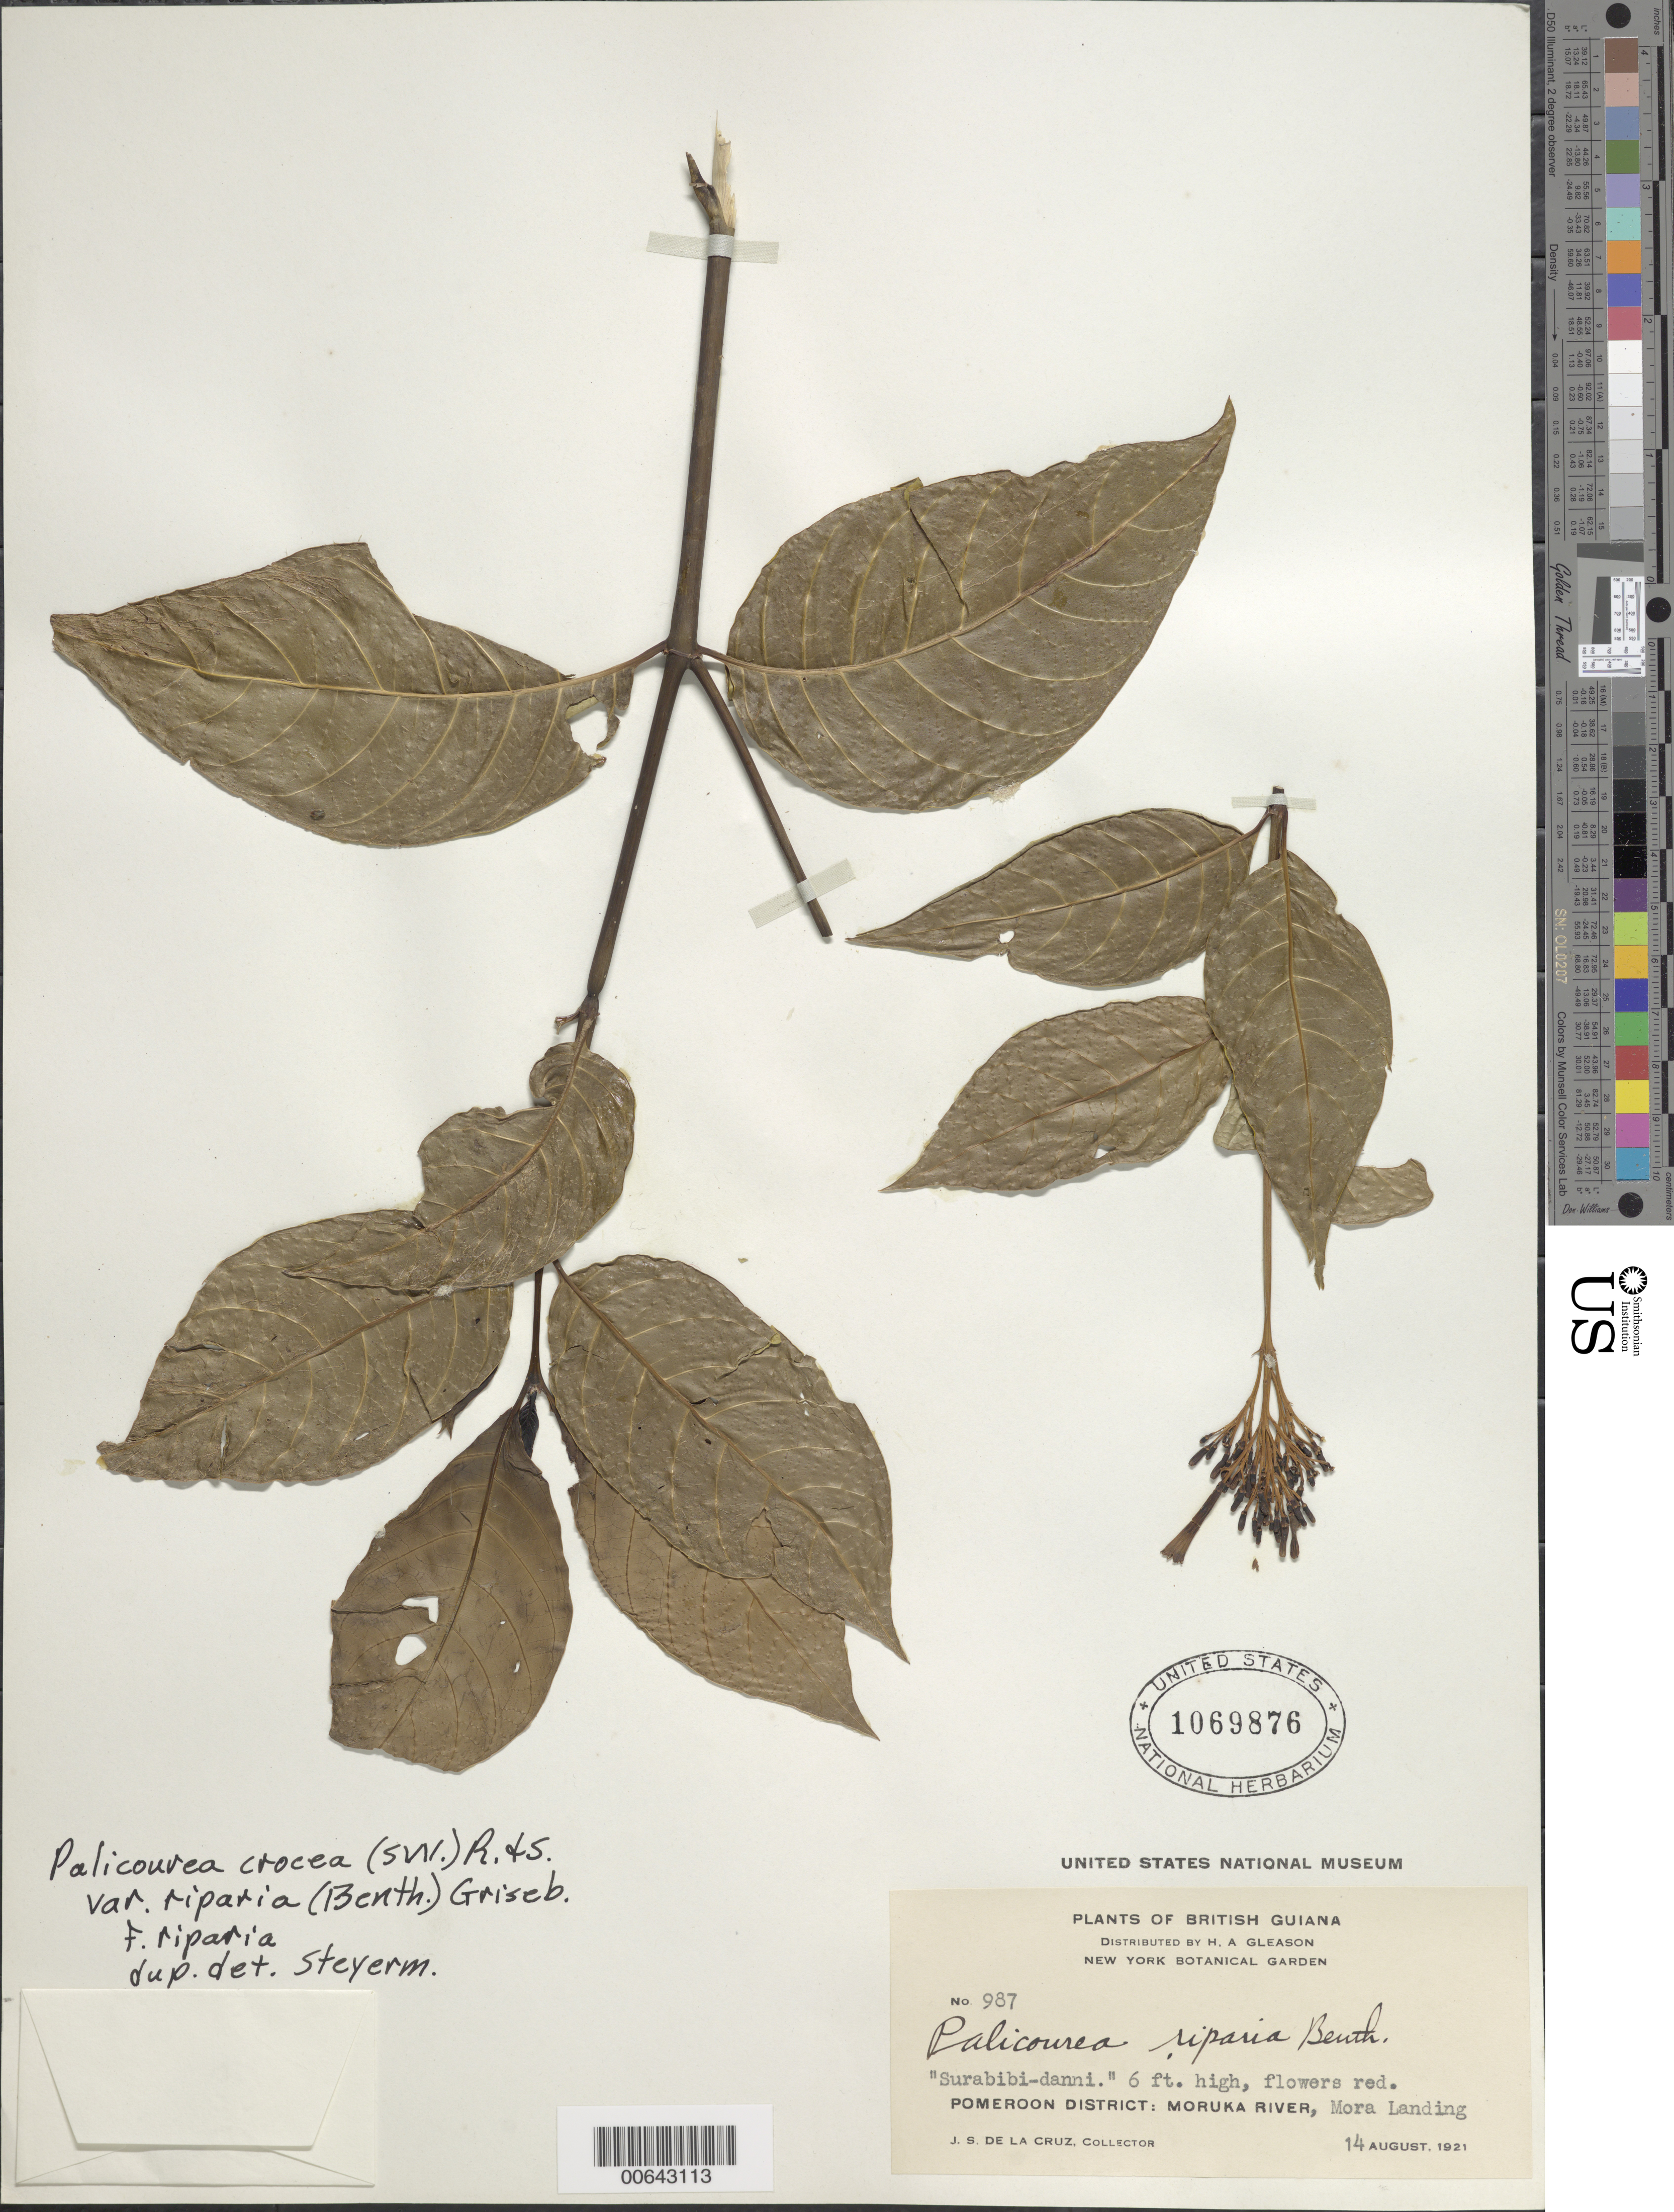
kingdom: Plantae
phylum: Tracheophyta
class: Magnoliopsida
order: Gentianales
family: Rubiaceae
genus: Palicourea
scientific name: Palicourea crocea var. riparia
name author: (Benth.) Griseb.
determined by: Steyermark, Julian A., (VEN)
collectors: J. S. de la Cruz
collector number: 987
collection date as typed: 14-Aug-21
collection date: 1921-08-14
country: Guyana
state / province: Barima-Waini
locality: Moruka R., Santa Rosa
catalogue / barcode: US 1069876